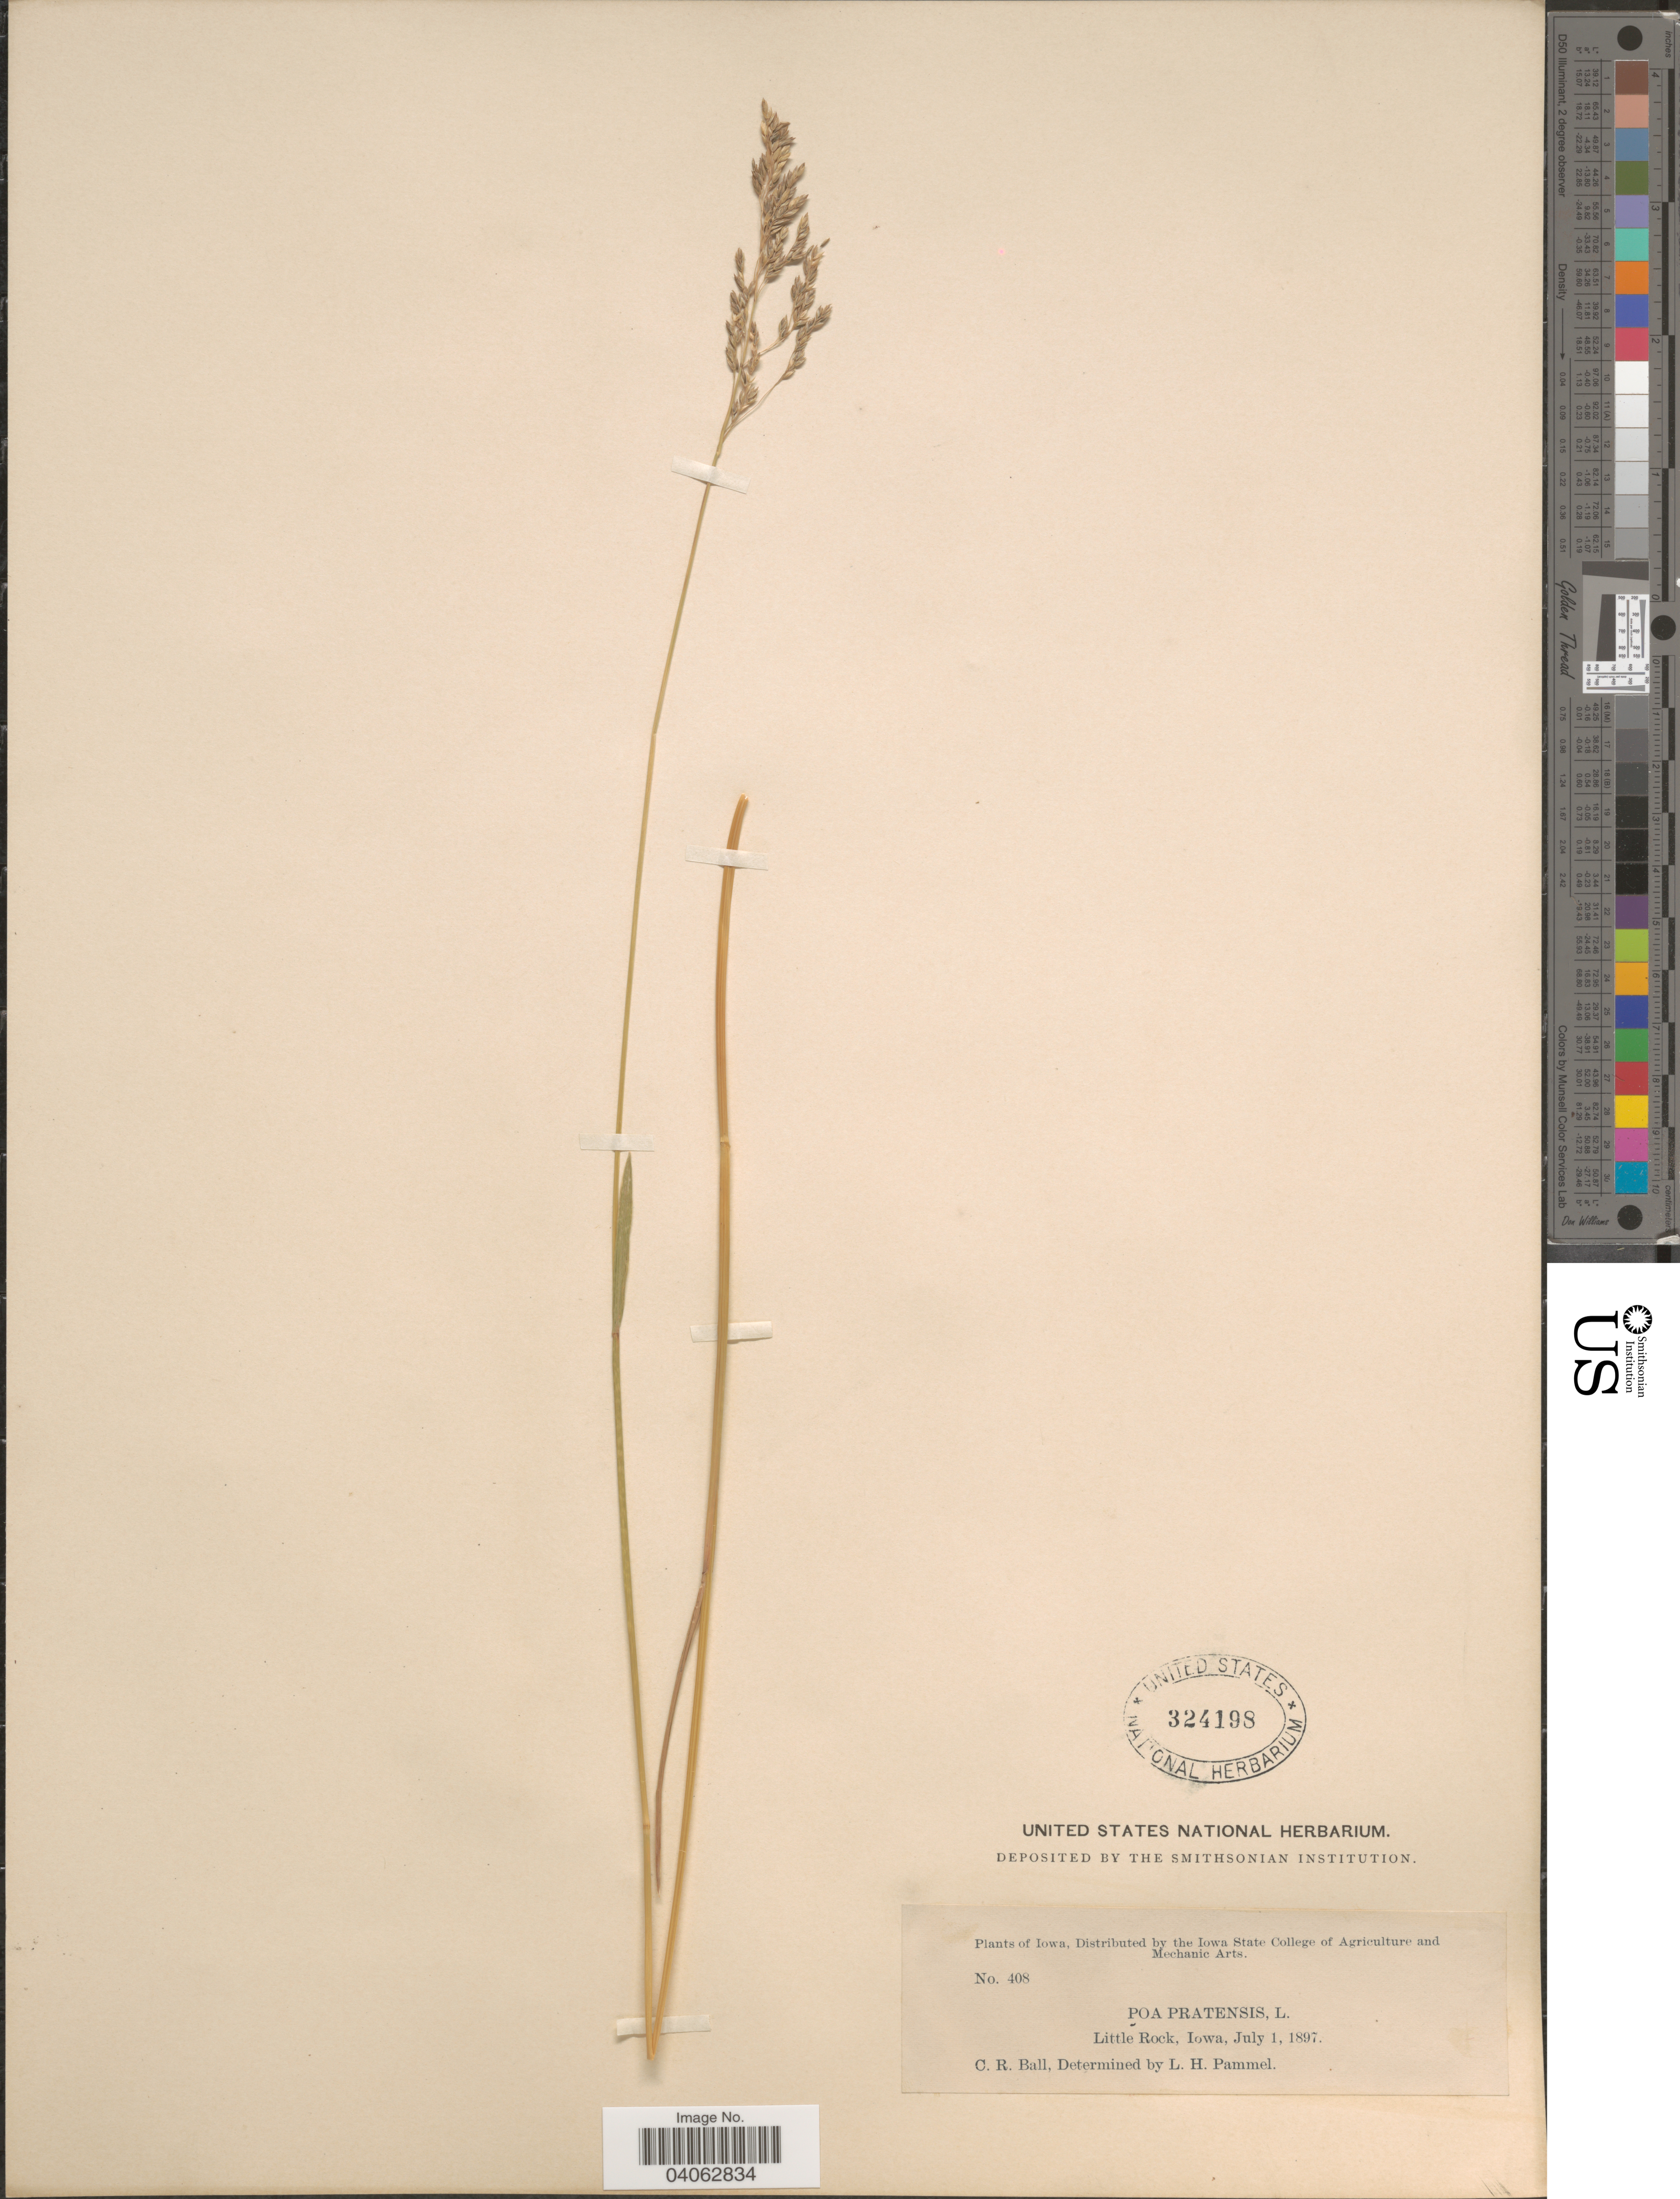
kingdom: Plantae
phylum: Tracheophyta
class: Liliopsida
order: Poales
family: Poaceae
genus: Poa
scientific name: Poa pratensis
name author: L.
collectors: C. R. Ball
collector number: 408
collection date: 1897-07-01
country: United States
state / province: Iowa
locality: Little Rock.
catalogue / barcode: US 324198